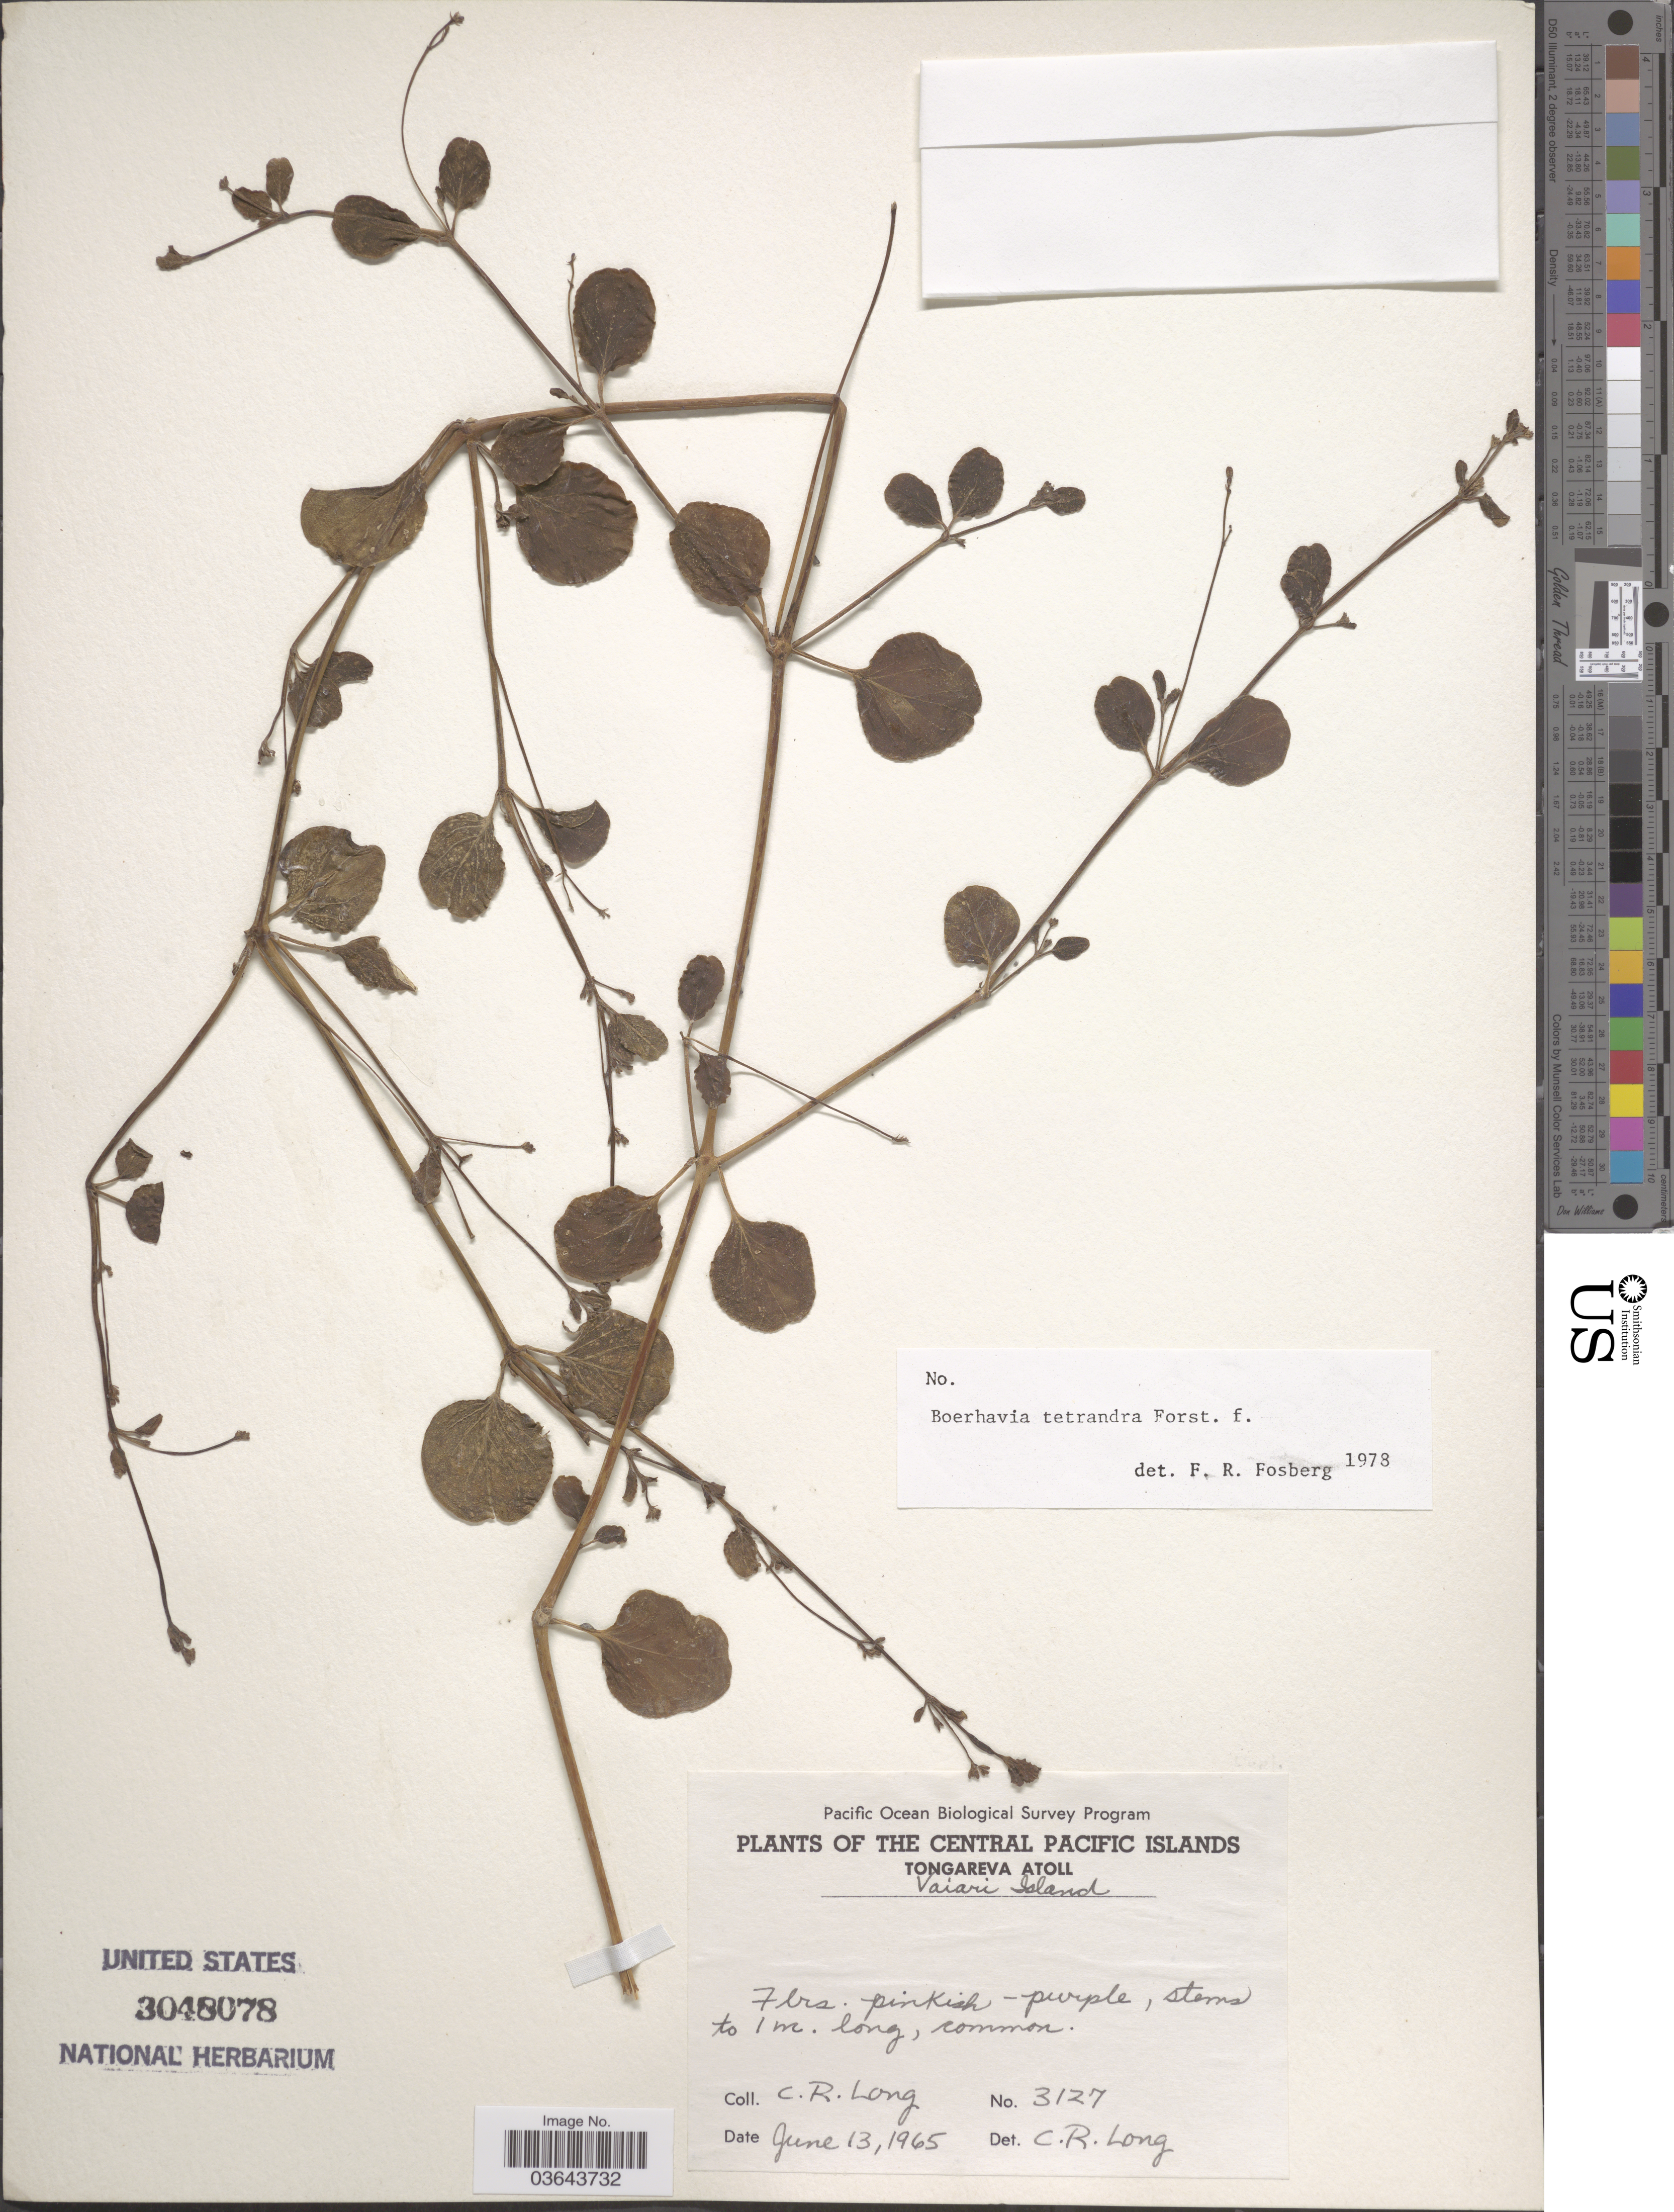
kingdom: Plantae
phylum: Tracheophyta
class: Magnoliopsida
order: Caryophyllales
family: Nyctaginaceae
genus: Boerhavia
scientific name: Boerhavia tetrandra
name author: G. Forst.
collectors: C. R. Long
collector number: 3127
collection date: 1965-06-13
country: Cook Islands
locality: The Central Pacific Islands. Tongareva Atoll. Vaiari Island.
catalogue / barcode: US 3048078